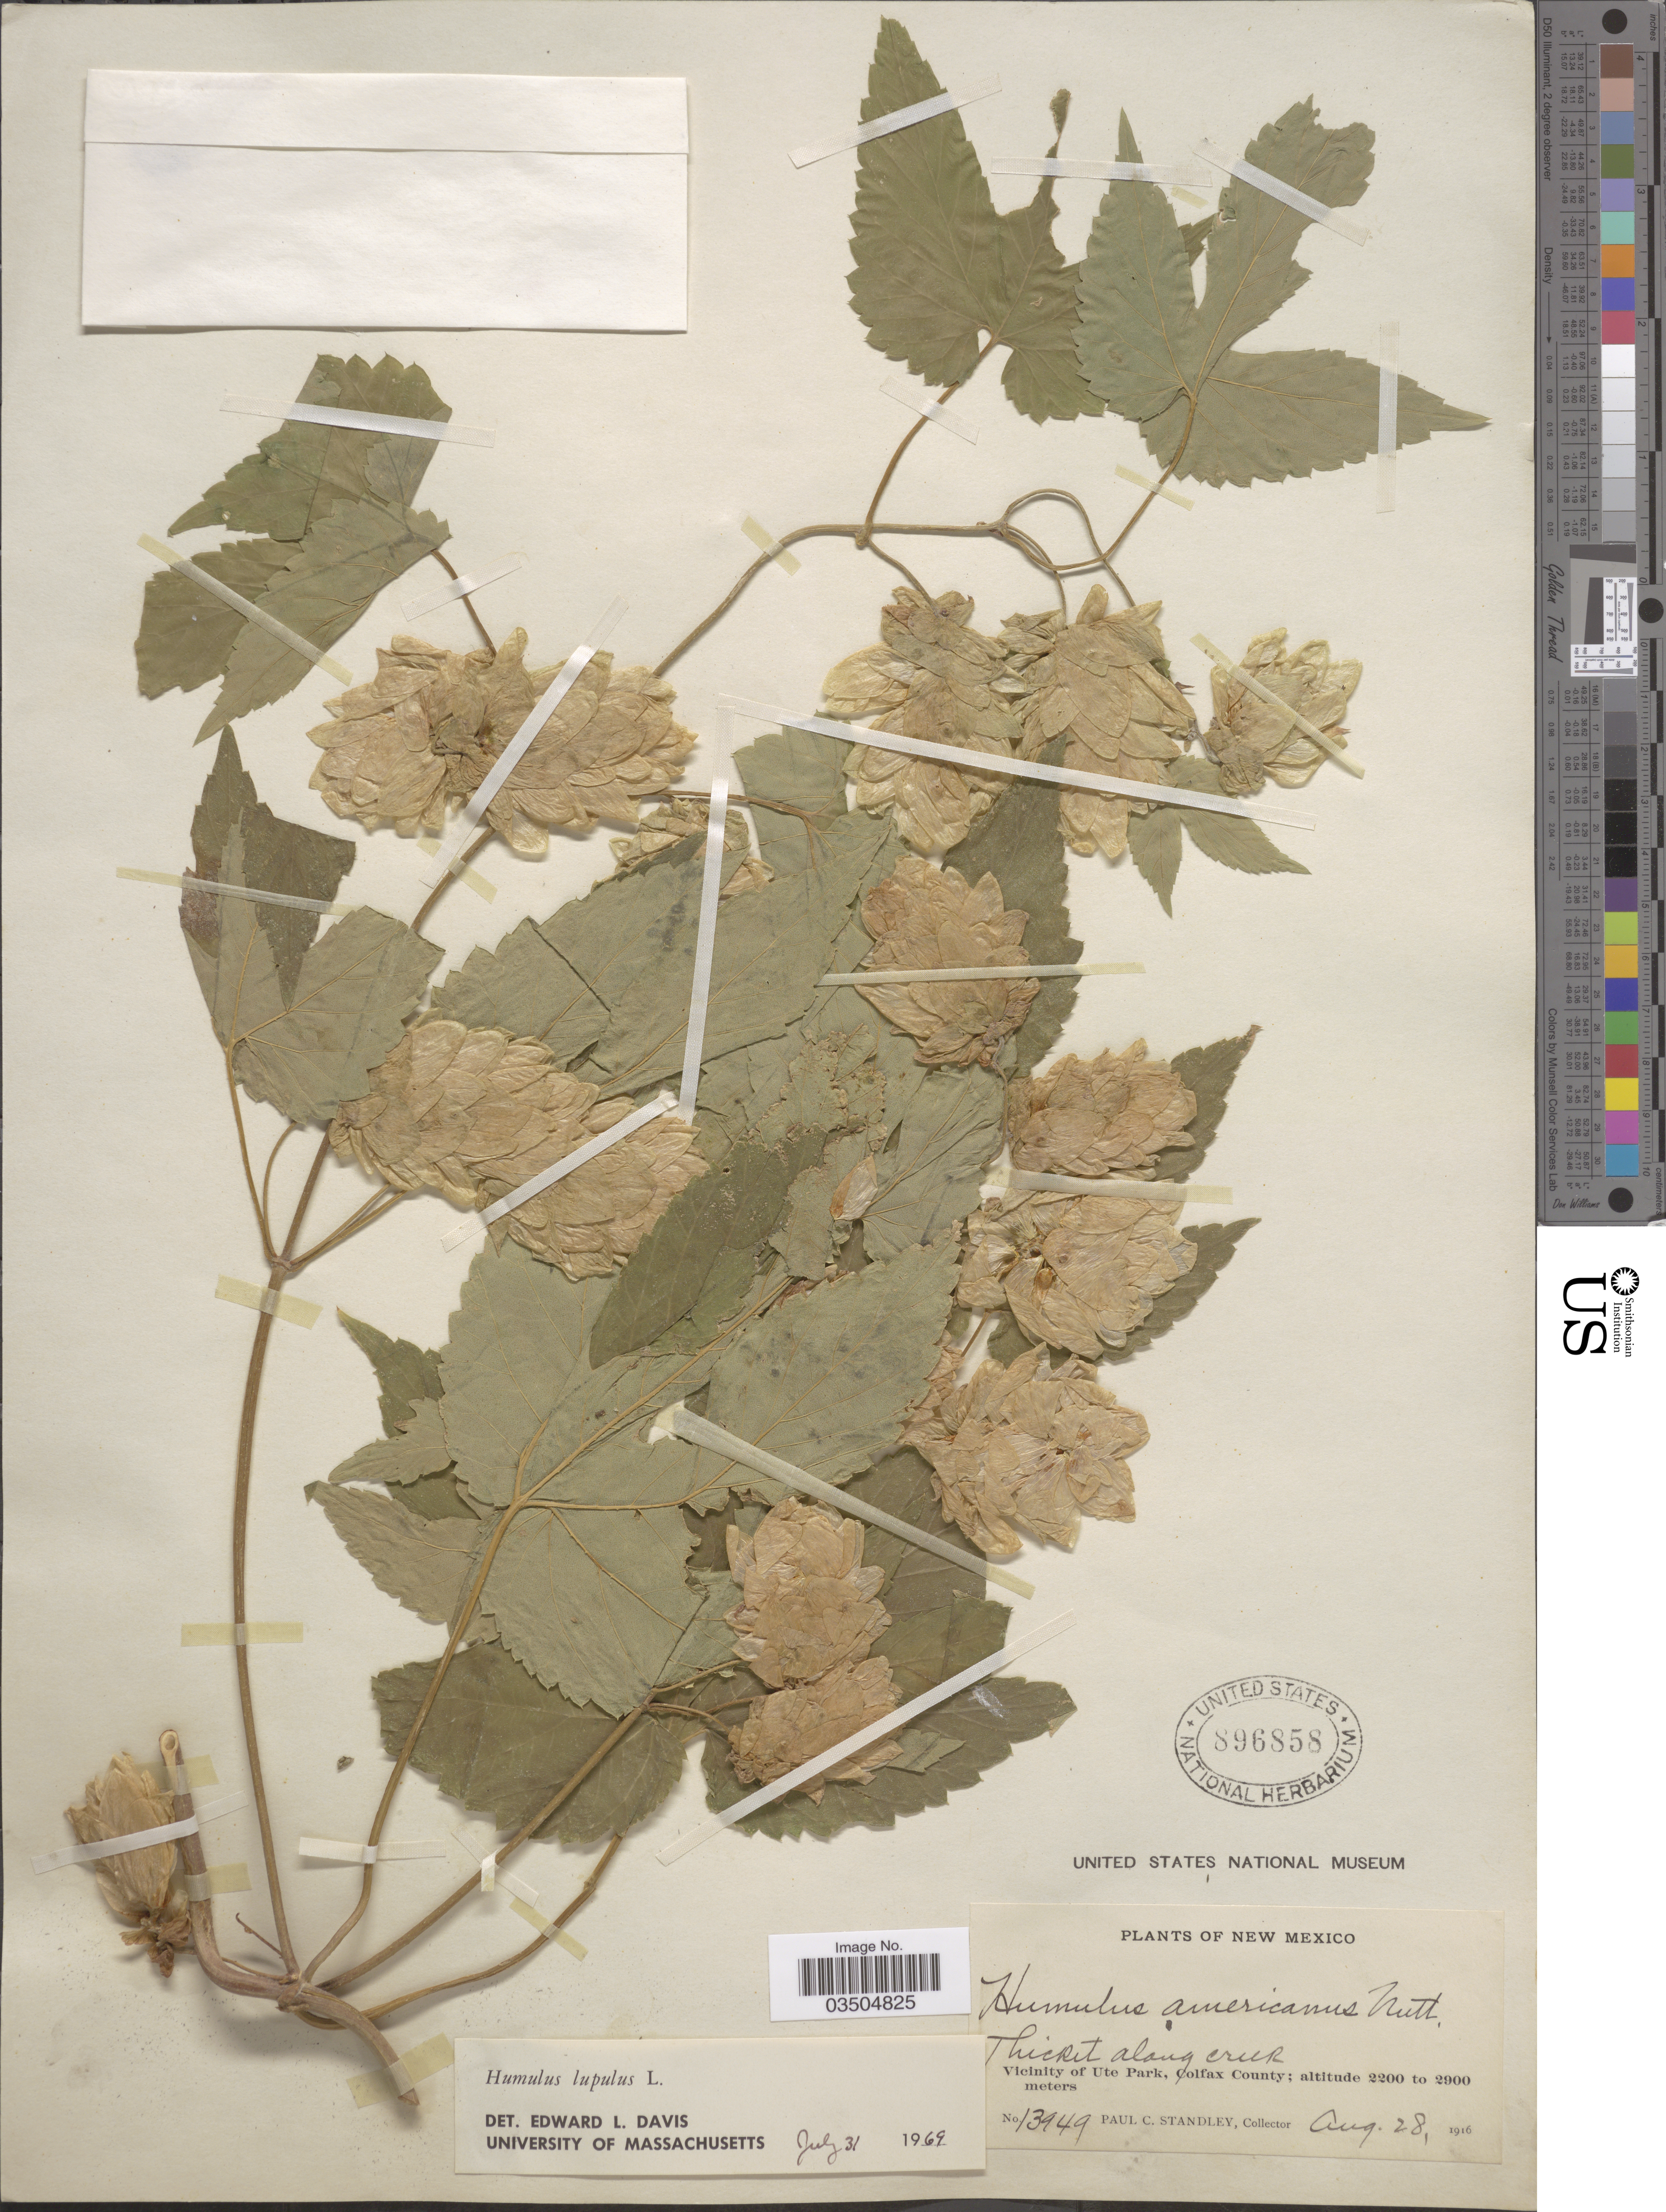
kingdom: Plantae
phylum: Tracheophyta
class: Magnoliopsida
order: Rosales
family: Cannabaceae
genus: Humulus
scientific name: Humulus lupulus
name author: L.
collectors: P. C. Standley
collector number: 13949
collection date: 1916-08-28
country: United States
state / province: New Mexico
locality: Thicket along creek. Vicinity of Ute Park, Colfax County.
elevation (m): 2200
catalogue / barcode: US 896858